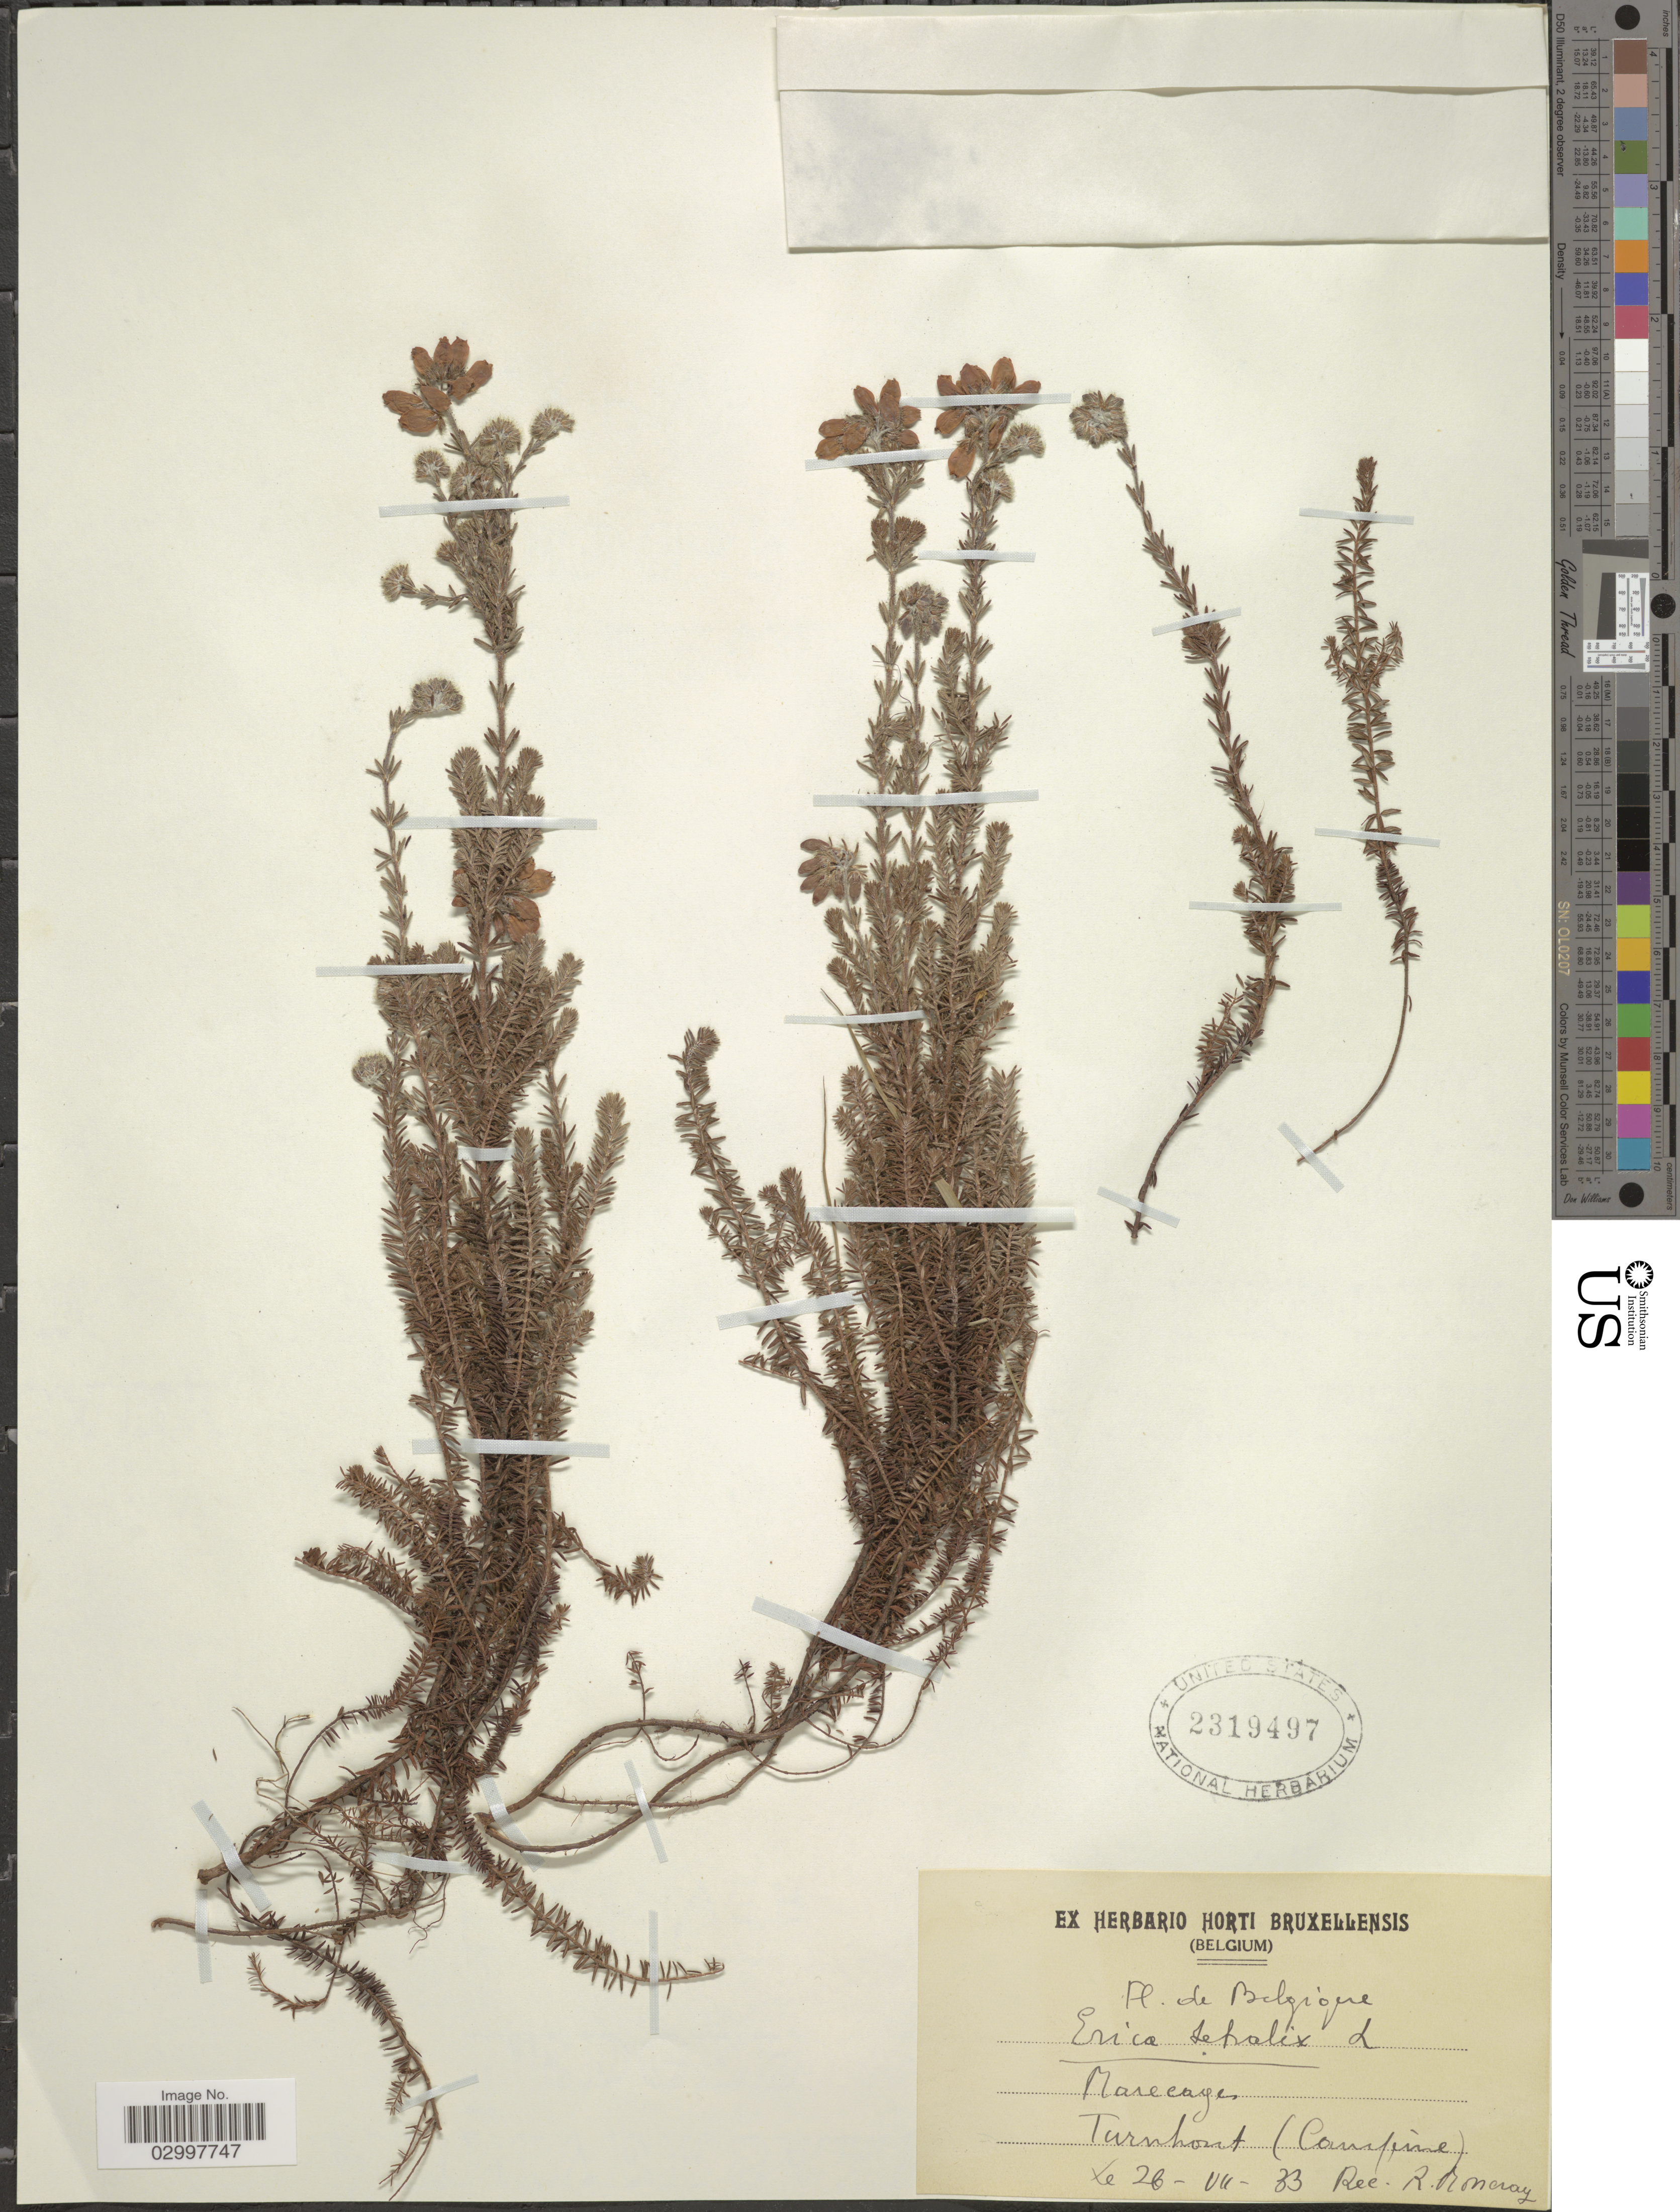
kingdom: Plantae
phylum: Tracheophyta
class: Magnoliopsida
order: Ericales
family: Ericaceae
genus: Erica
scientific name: Erica tetralix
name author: L.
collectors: R. Moneray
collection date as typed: Transcribed d/m/y: 26/7/33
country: Belgium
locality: Marecages. Turnhout (Campine).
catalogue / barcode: US 2319497